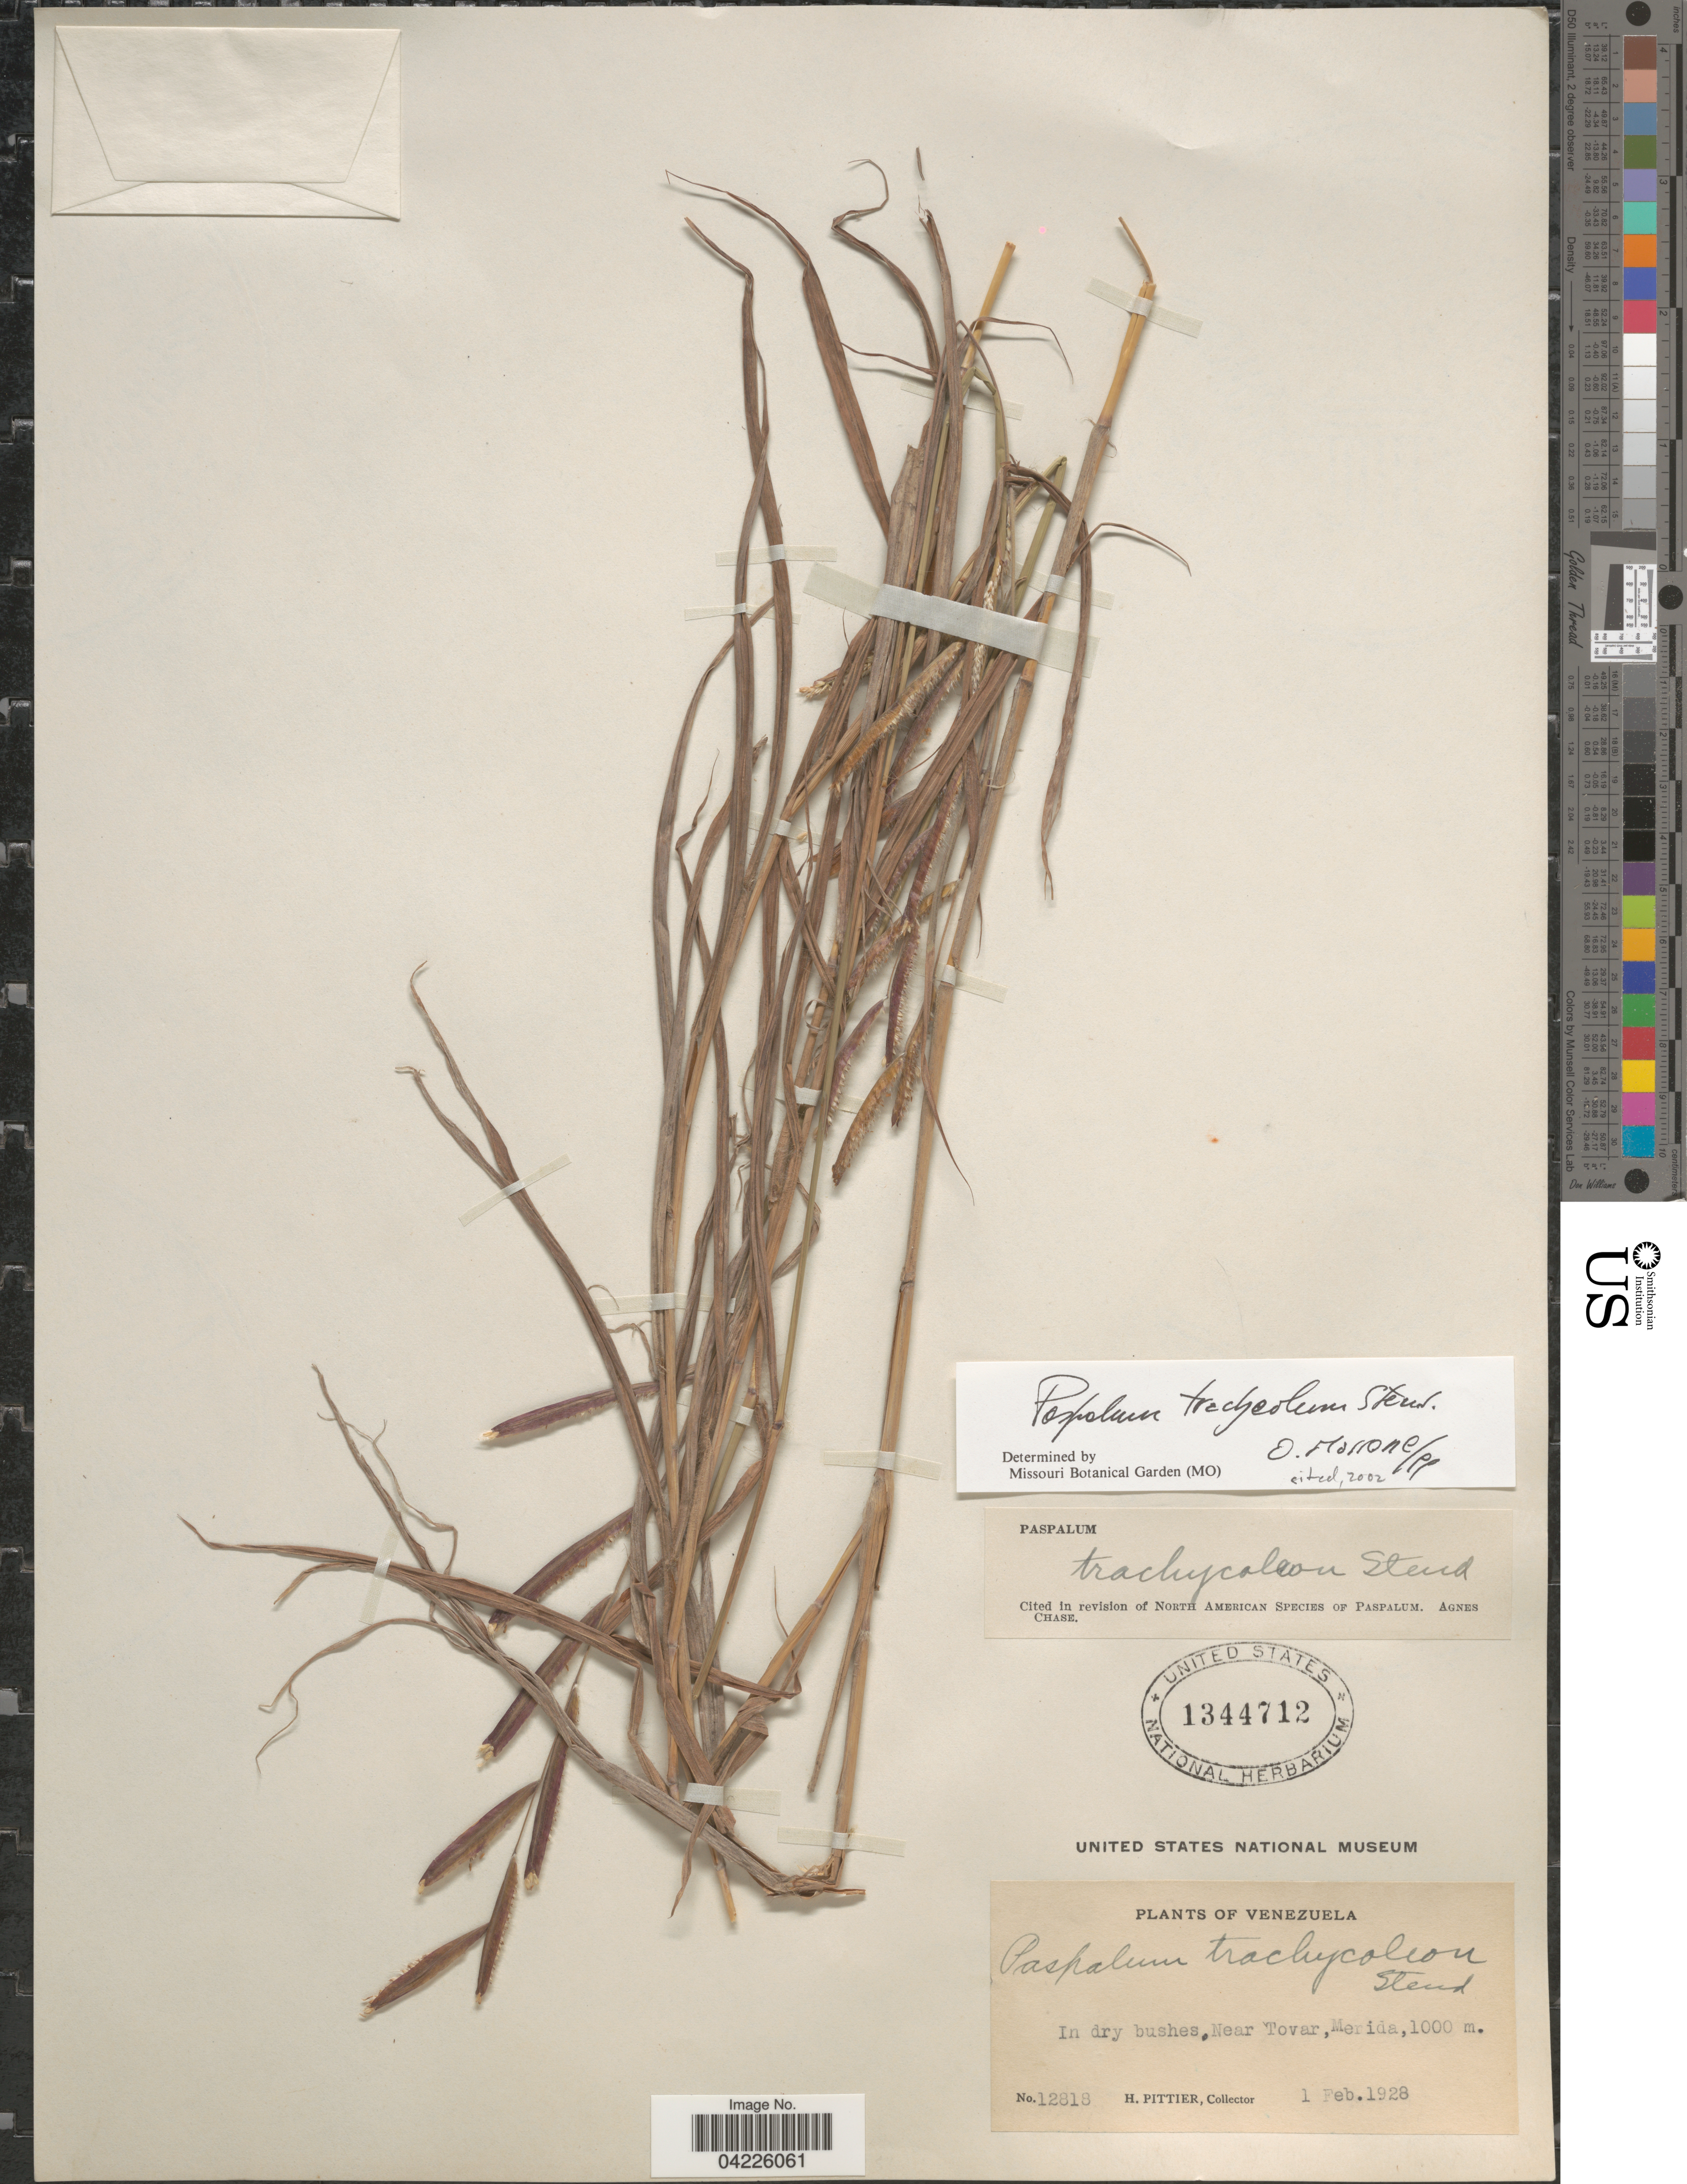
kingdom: Plantae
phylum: Tracheophyta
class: Liliopsida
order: Poales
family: Poaceae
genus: Paspalum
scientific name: Paspalum trachycoleon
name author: Steud.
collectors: H. F. Pittier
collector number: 12818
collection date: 1928-02-01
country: Venezuela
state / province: Merida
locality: Near Tovar.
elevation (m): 1000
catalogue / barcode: US 1344712